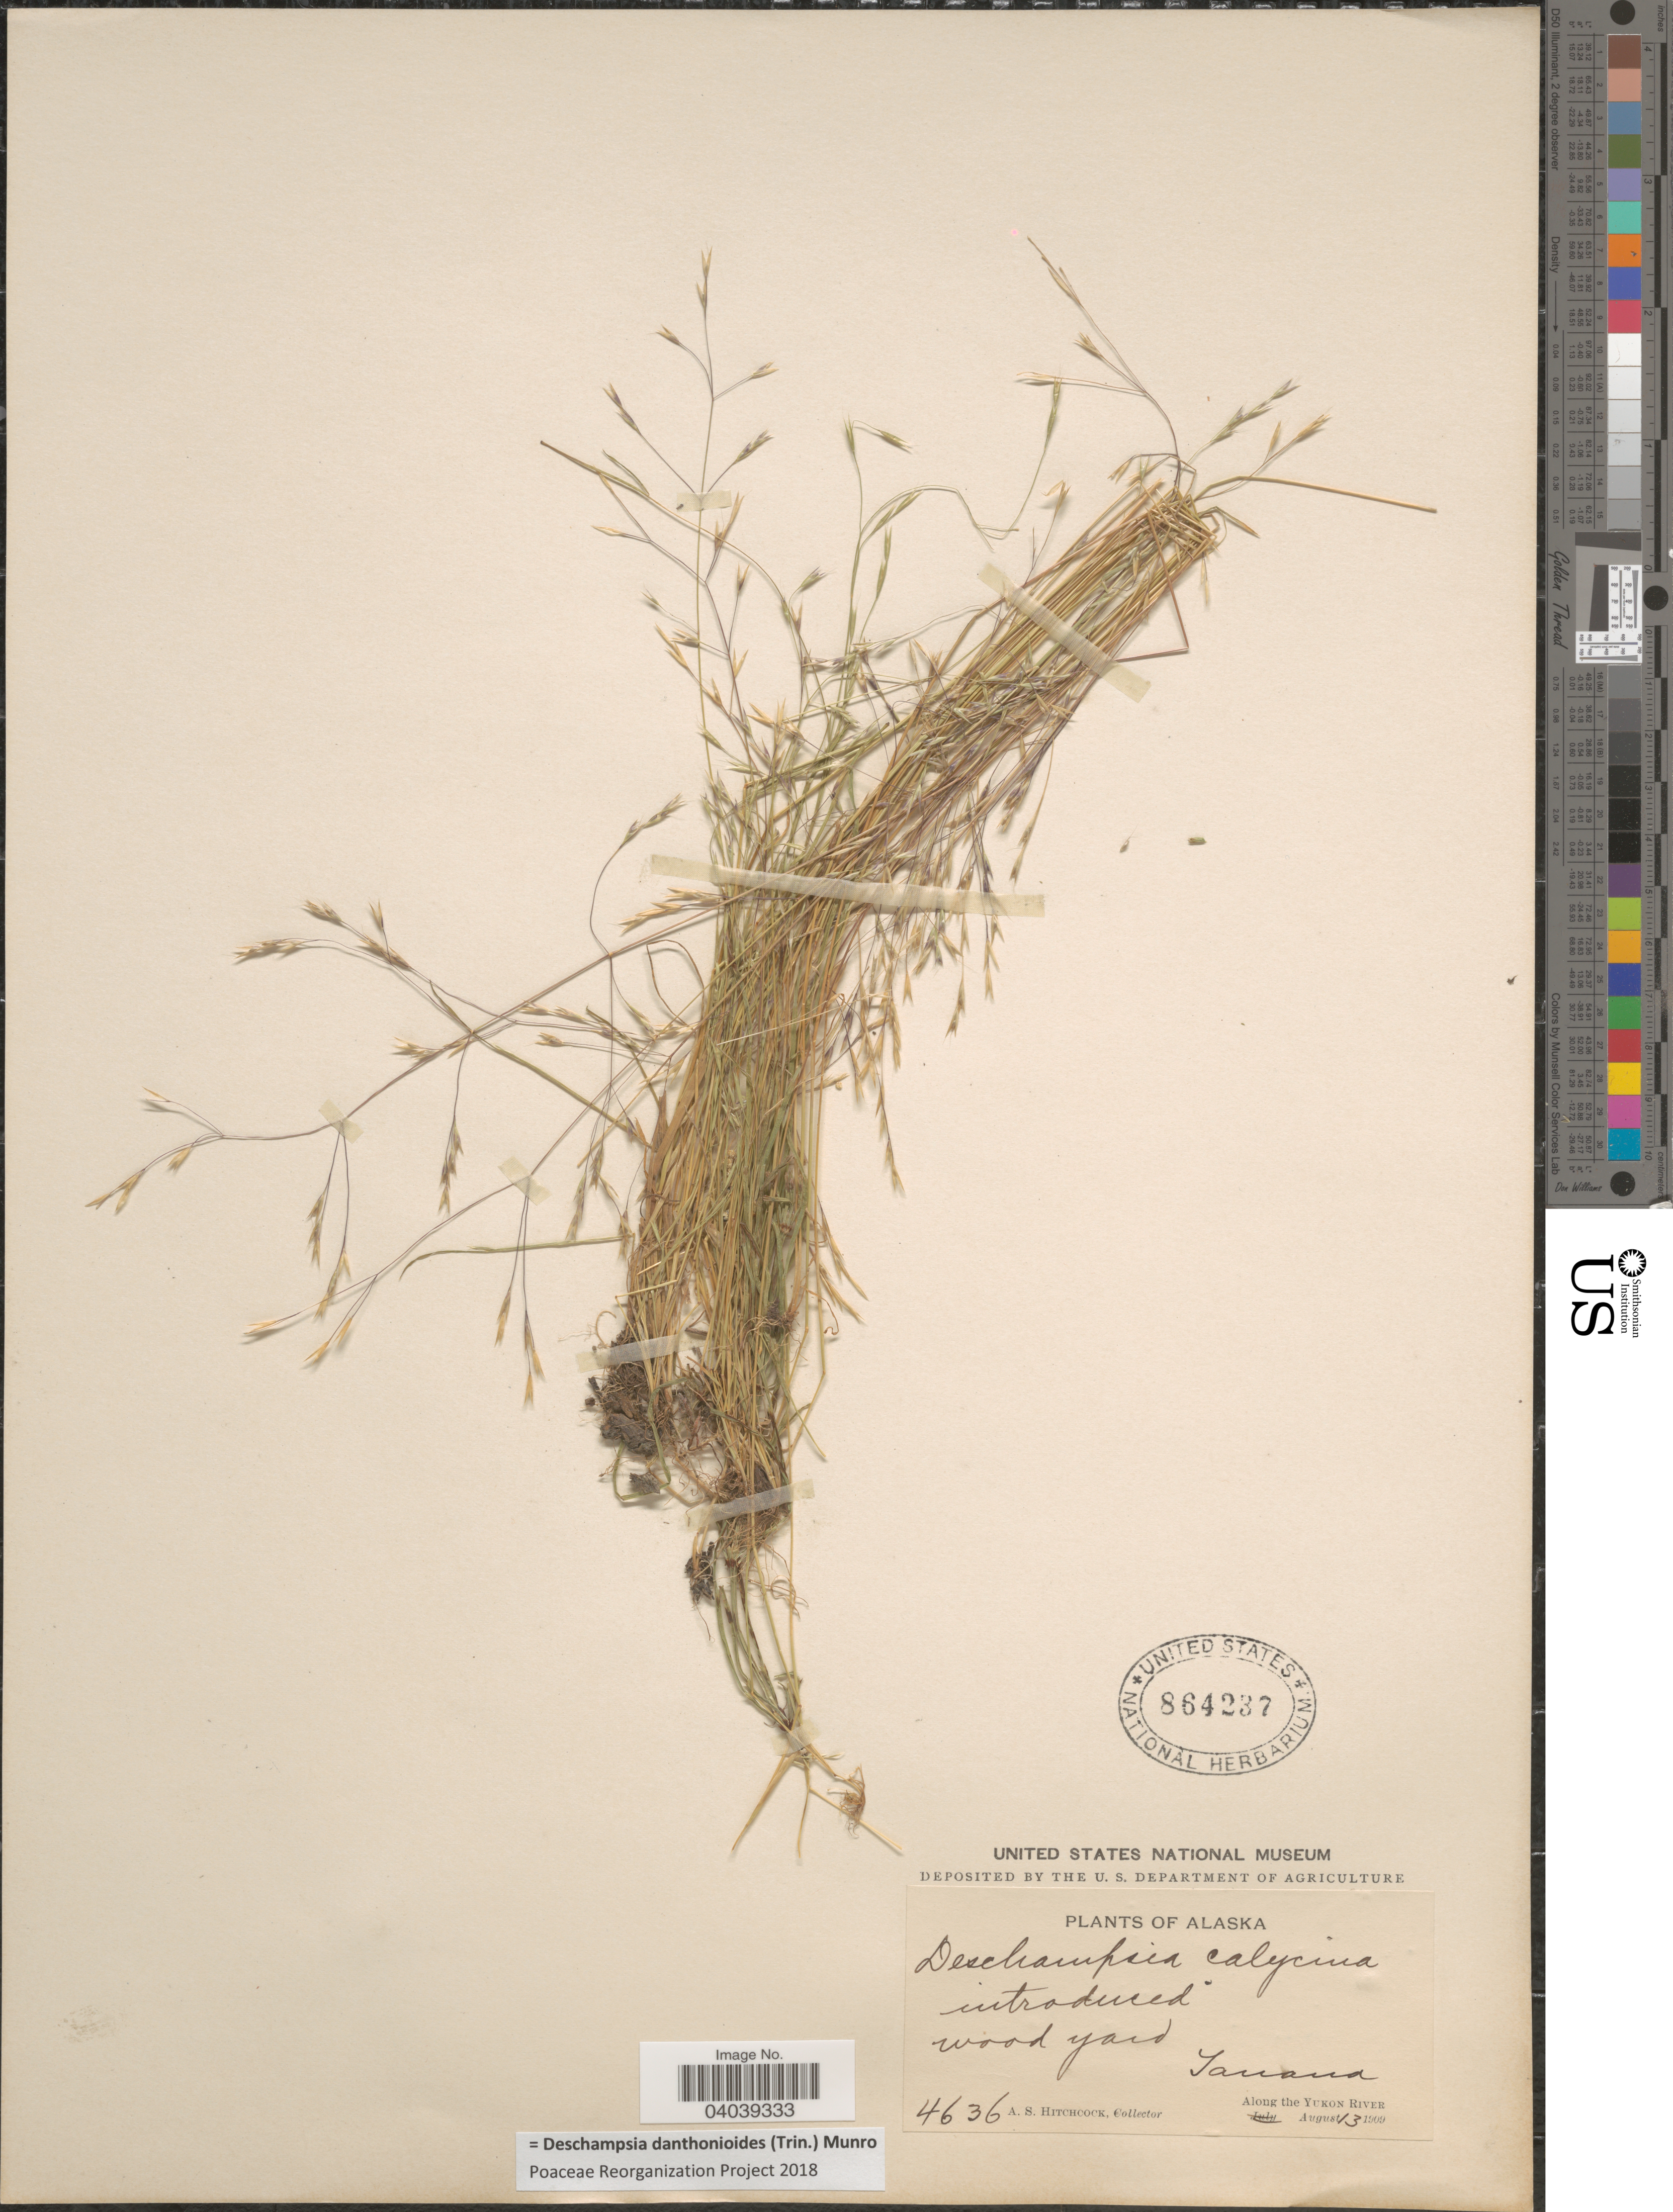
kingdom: Plantae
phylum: Tracheophyta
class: Liliopsida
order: Poales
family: Poaceae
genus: Deschampsia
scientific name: Deschampsia danthonioides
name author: (Trin.) Munro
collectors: A. S. Hitchcock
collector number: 4636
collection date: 1909-08-13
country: United States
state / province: Alaska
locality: Tanana. Along the Yukon River.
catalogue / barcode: US 864237